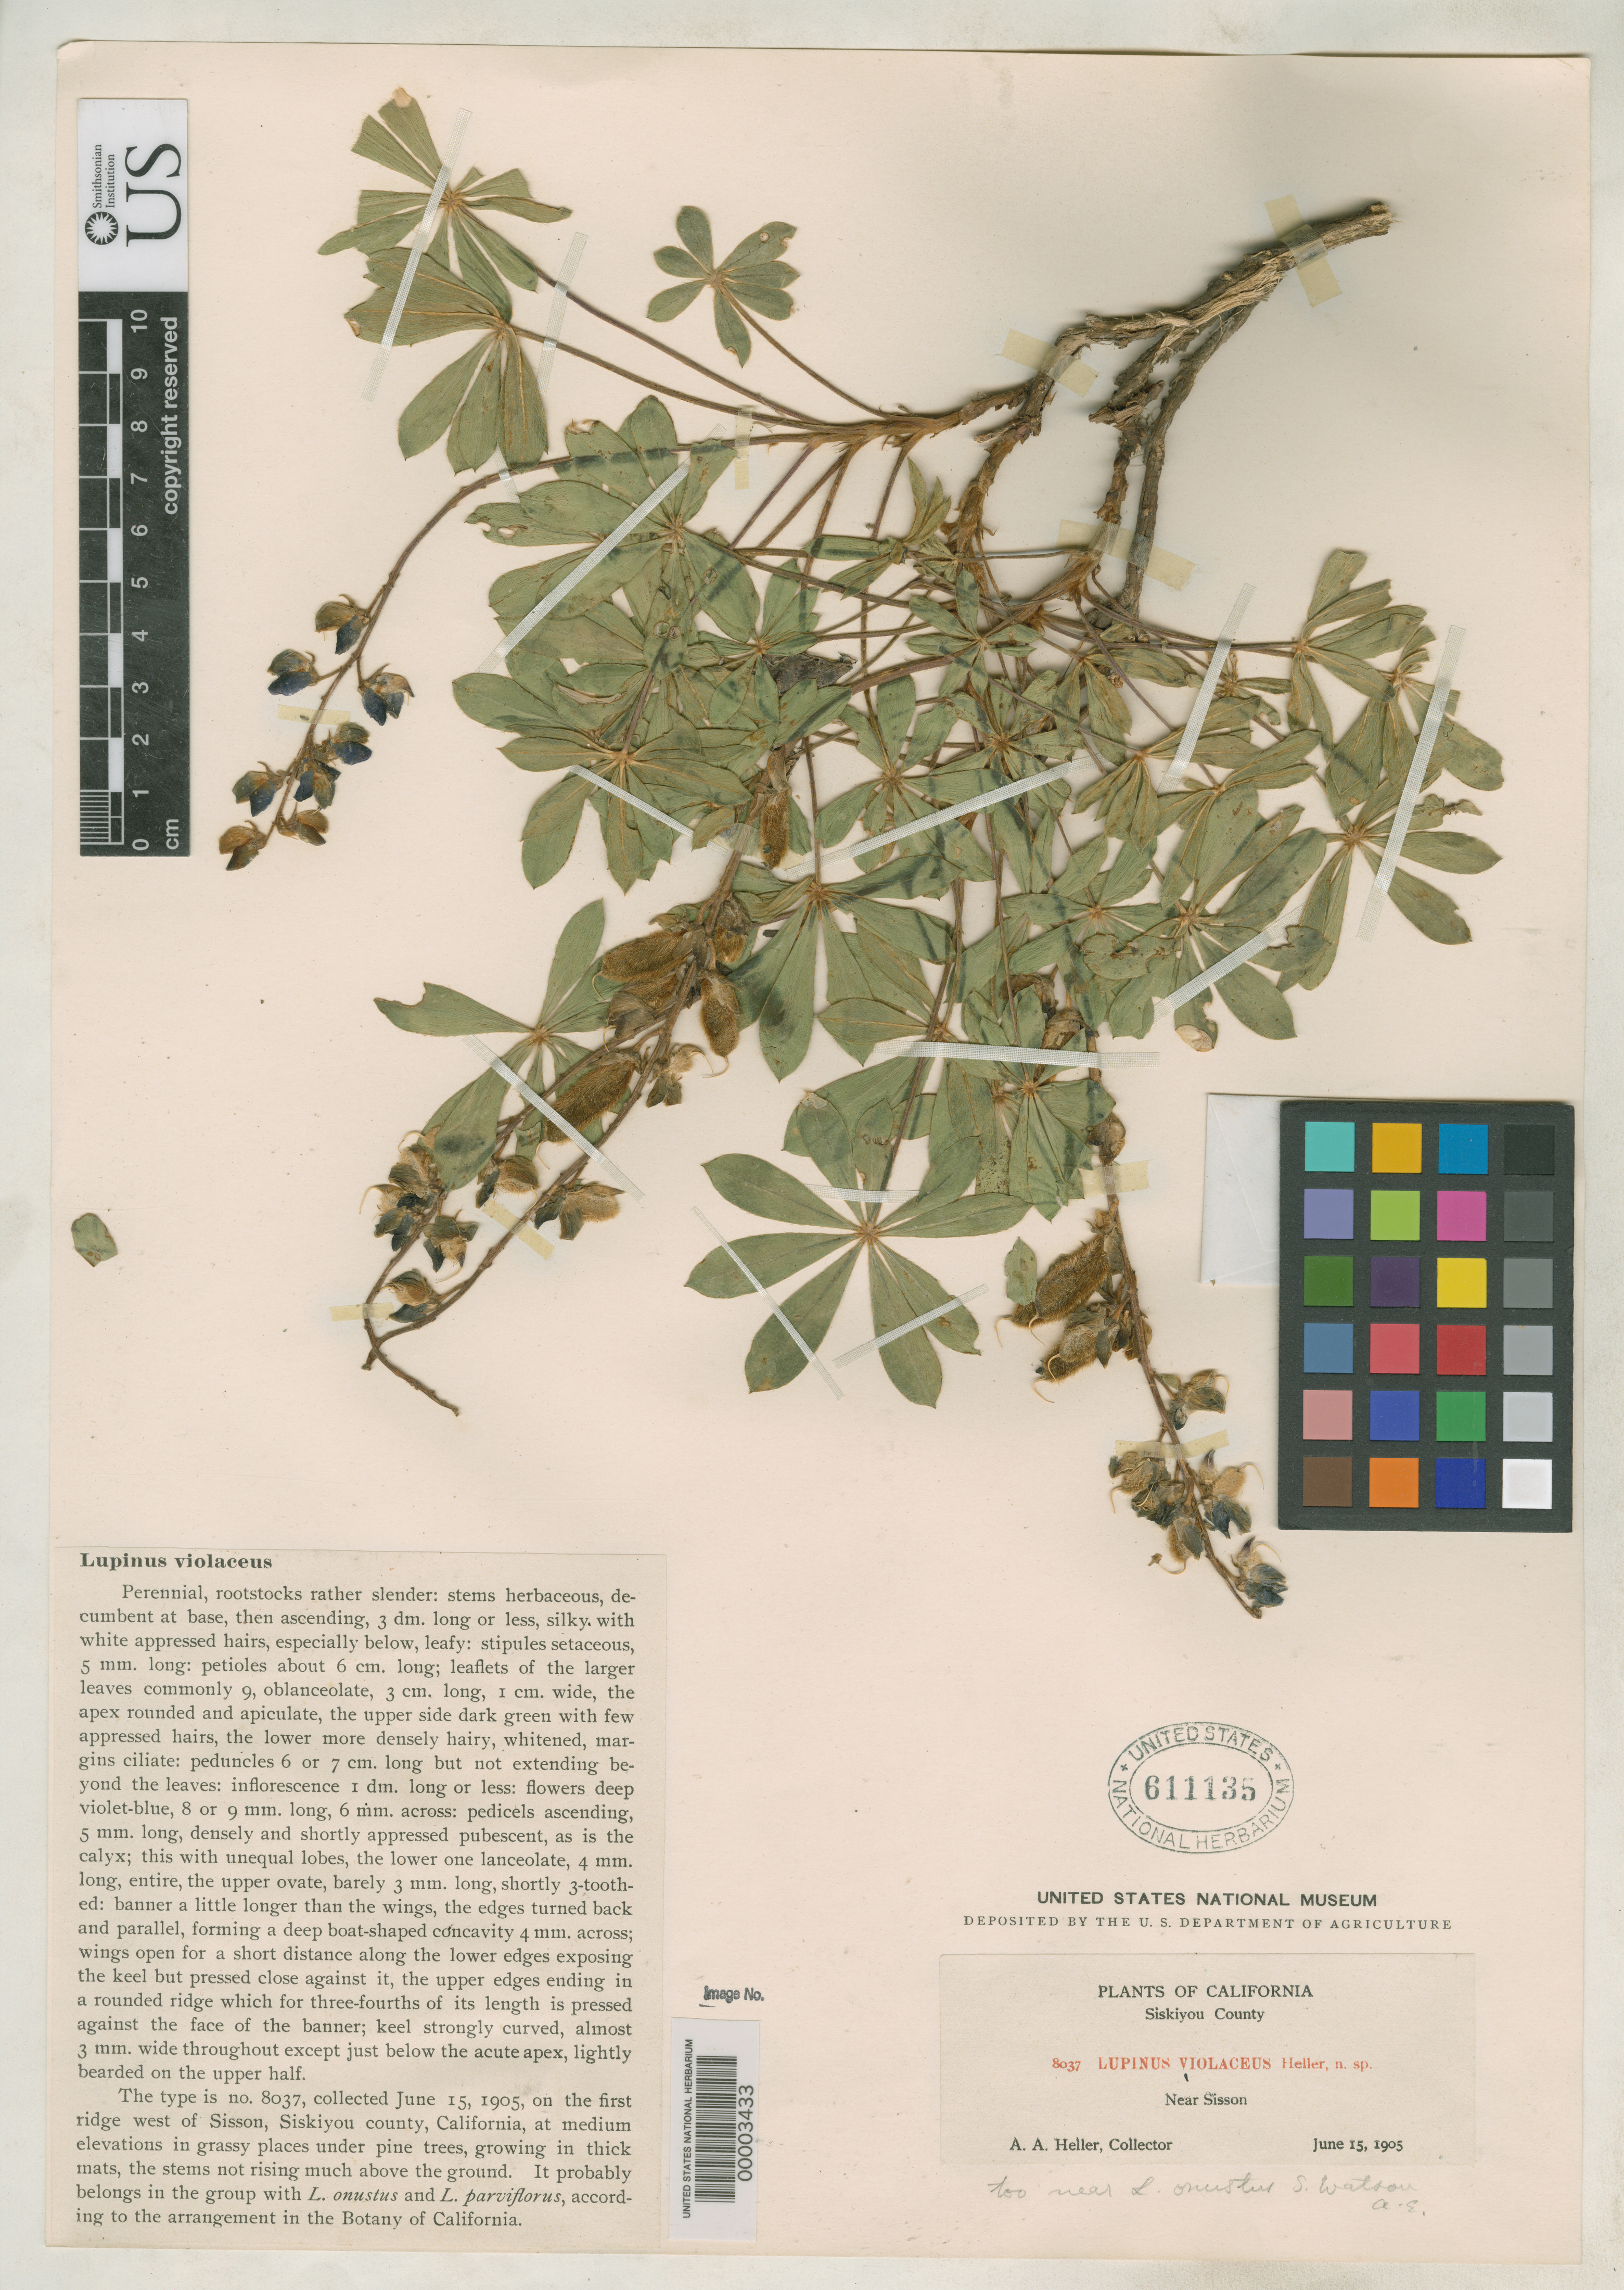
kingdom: Plantae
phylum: Tracheophyta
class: Magnoliopsida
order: Fabales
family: Fabaceae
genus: Lupinus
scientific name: Lupinus violaceus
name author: A. Heller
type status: Isotype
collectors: A. A. Heller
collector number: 8037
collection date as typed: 15 Jun 1905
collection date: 1905-06-15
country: United States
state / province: California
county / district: Siskiyou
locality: W of Sisson.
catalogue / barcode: US 611135